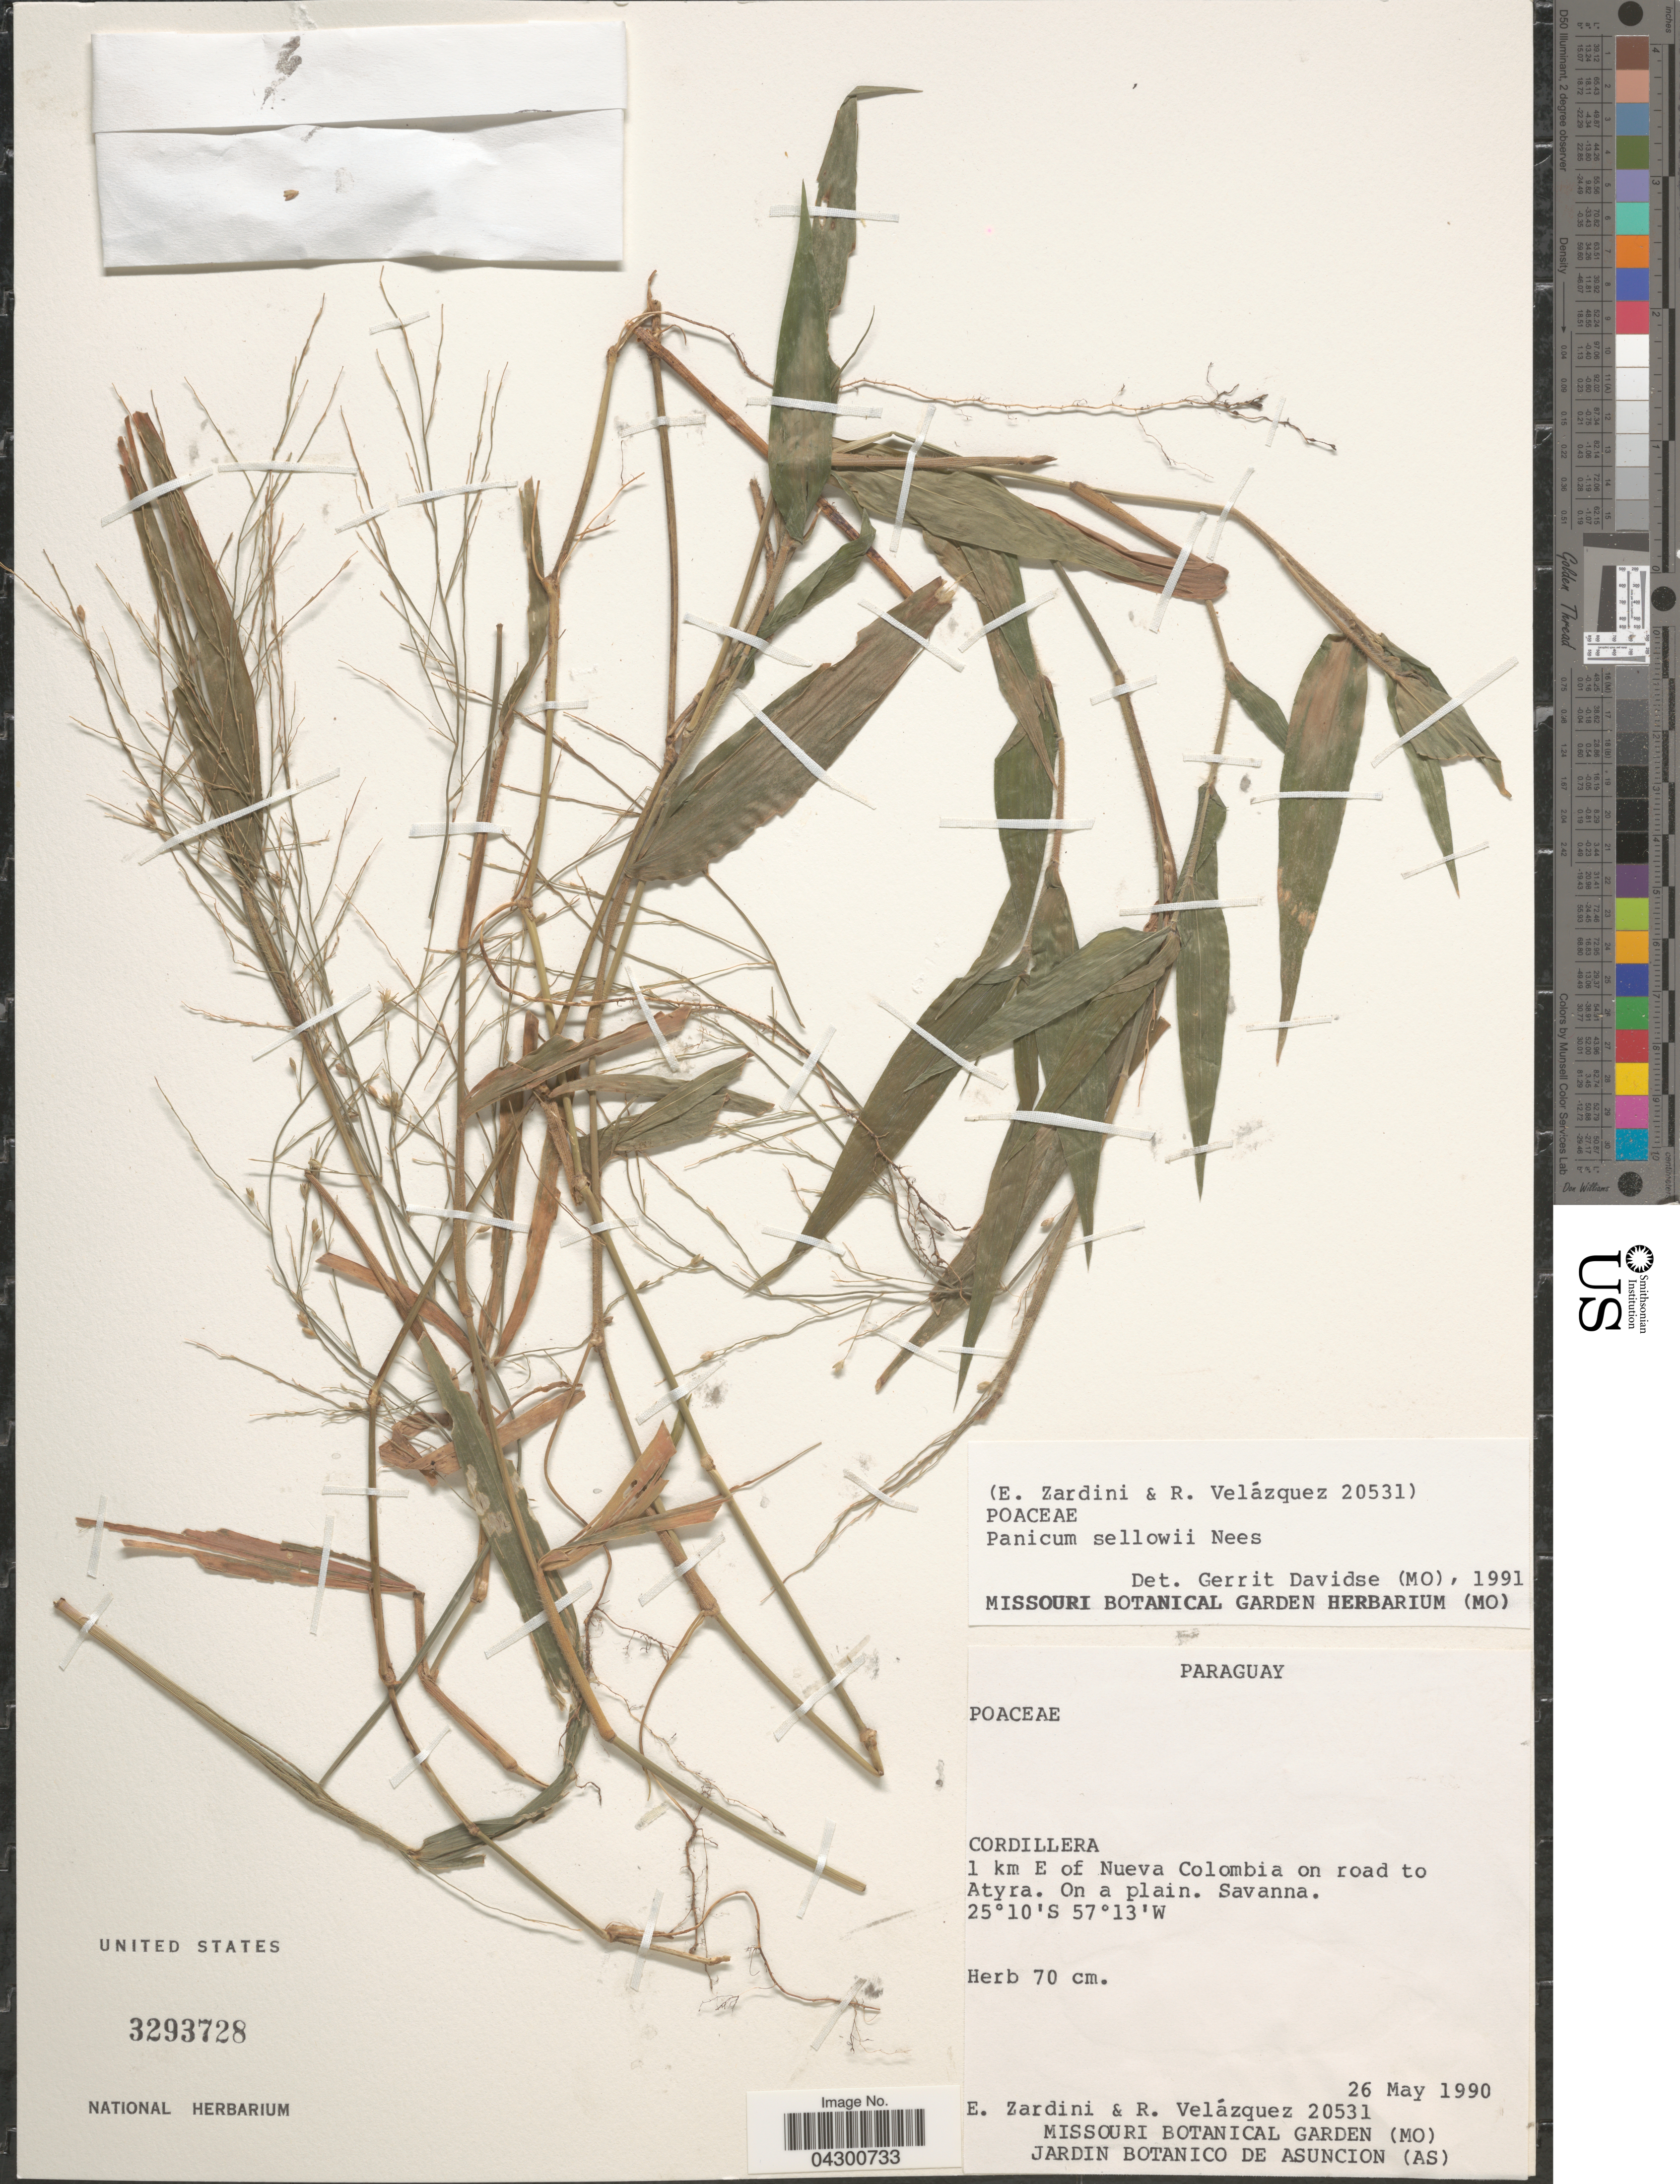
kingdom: Plantae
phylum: Tracheophyta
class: Liliopsida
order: Poales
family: Poaceae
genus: Panicum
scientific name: Panicum sellowii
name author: Nees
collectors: E. Zardini & U. Velázquez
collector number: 20531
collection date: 1990-05-26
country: Paraguay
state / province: Cordillera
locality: Cordillera. 1 km E of Nueva Colombia on road to Atyra. On a plain. Savanna.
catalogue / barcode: US 3293728